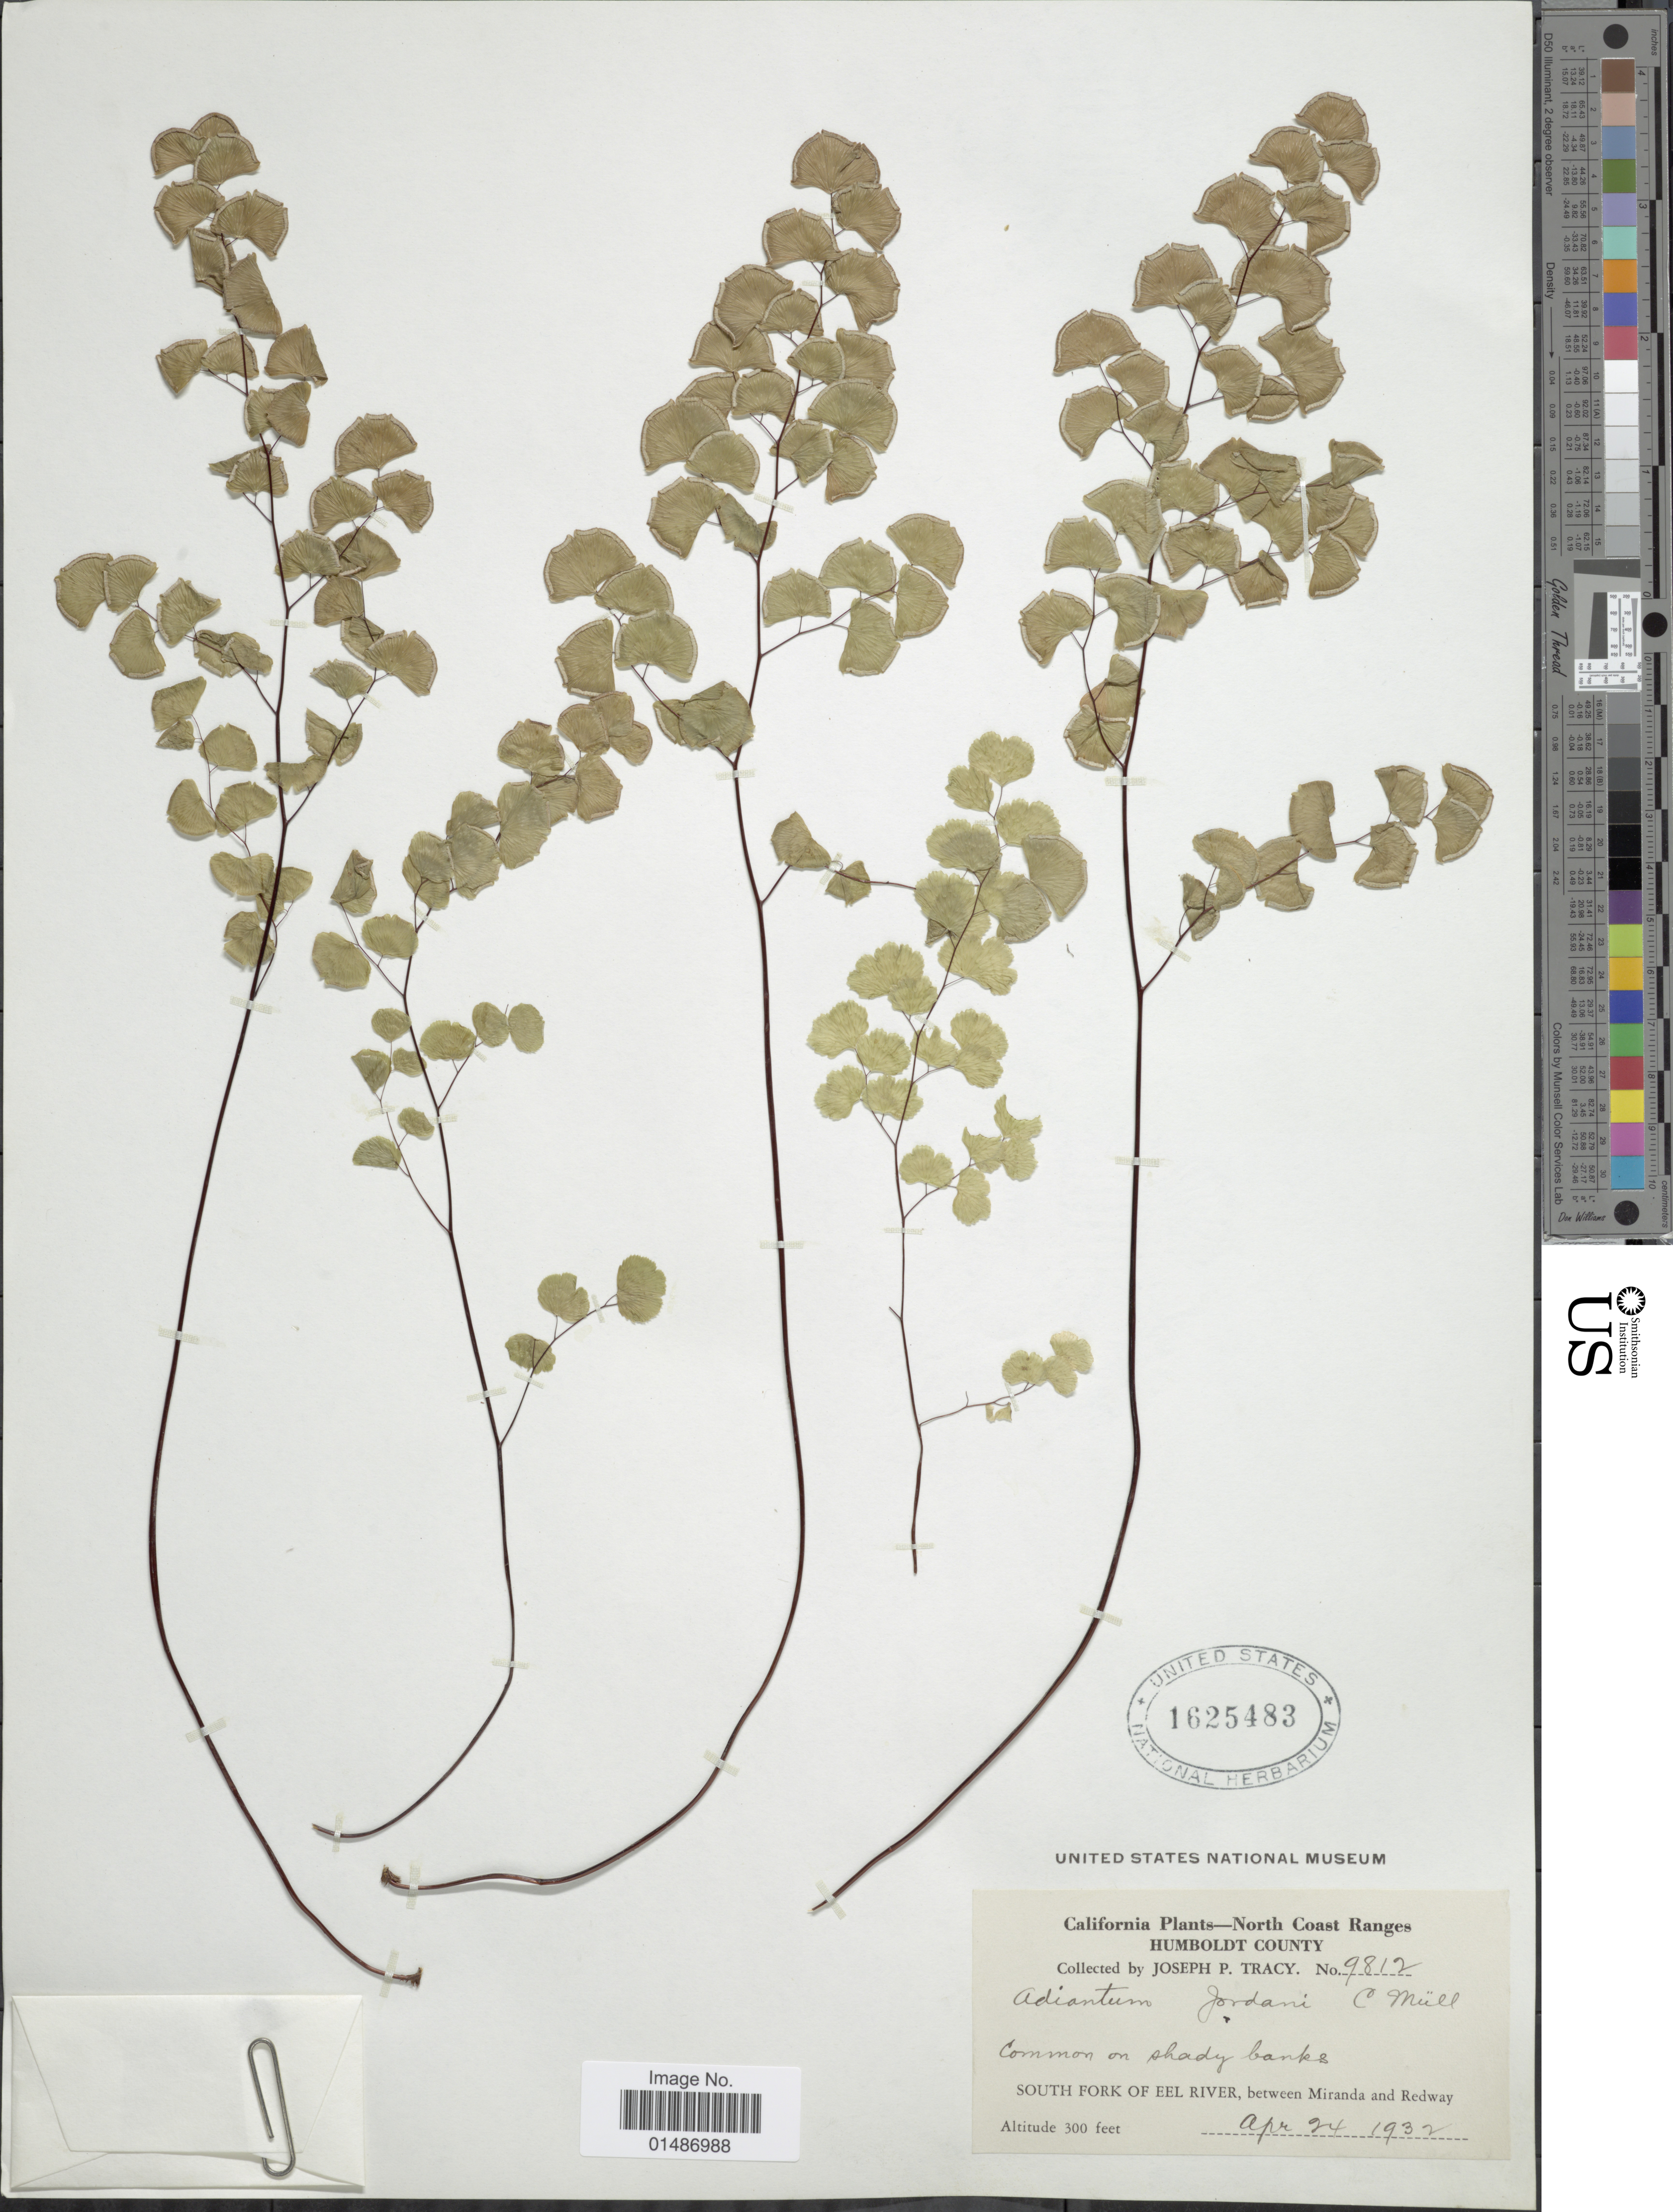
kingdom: Plantae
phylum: Tracheophyta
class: Polypodiopsida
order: Polypodiales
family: Pteridaceae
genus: Adiantum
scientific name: Adiantum jordanii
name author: C.H. Mull.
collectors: J. Tracy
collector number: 9812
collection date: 1932-04-24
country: United States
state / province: California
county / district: Humboldt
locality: North Coast Ranges. Humboldt County. South Fork of Eel River, between Miranda and Redway.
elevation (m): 91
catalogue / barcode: US 1625483